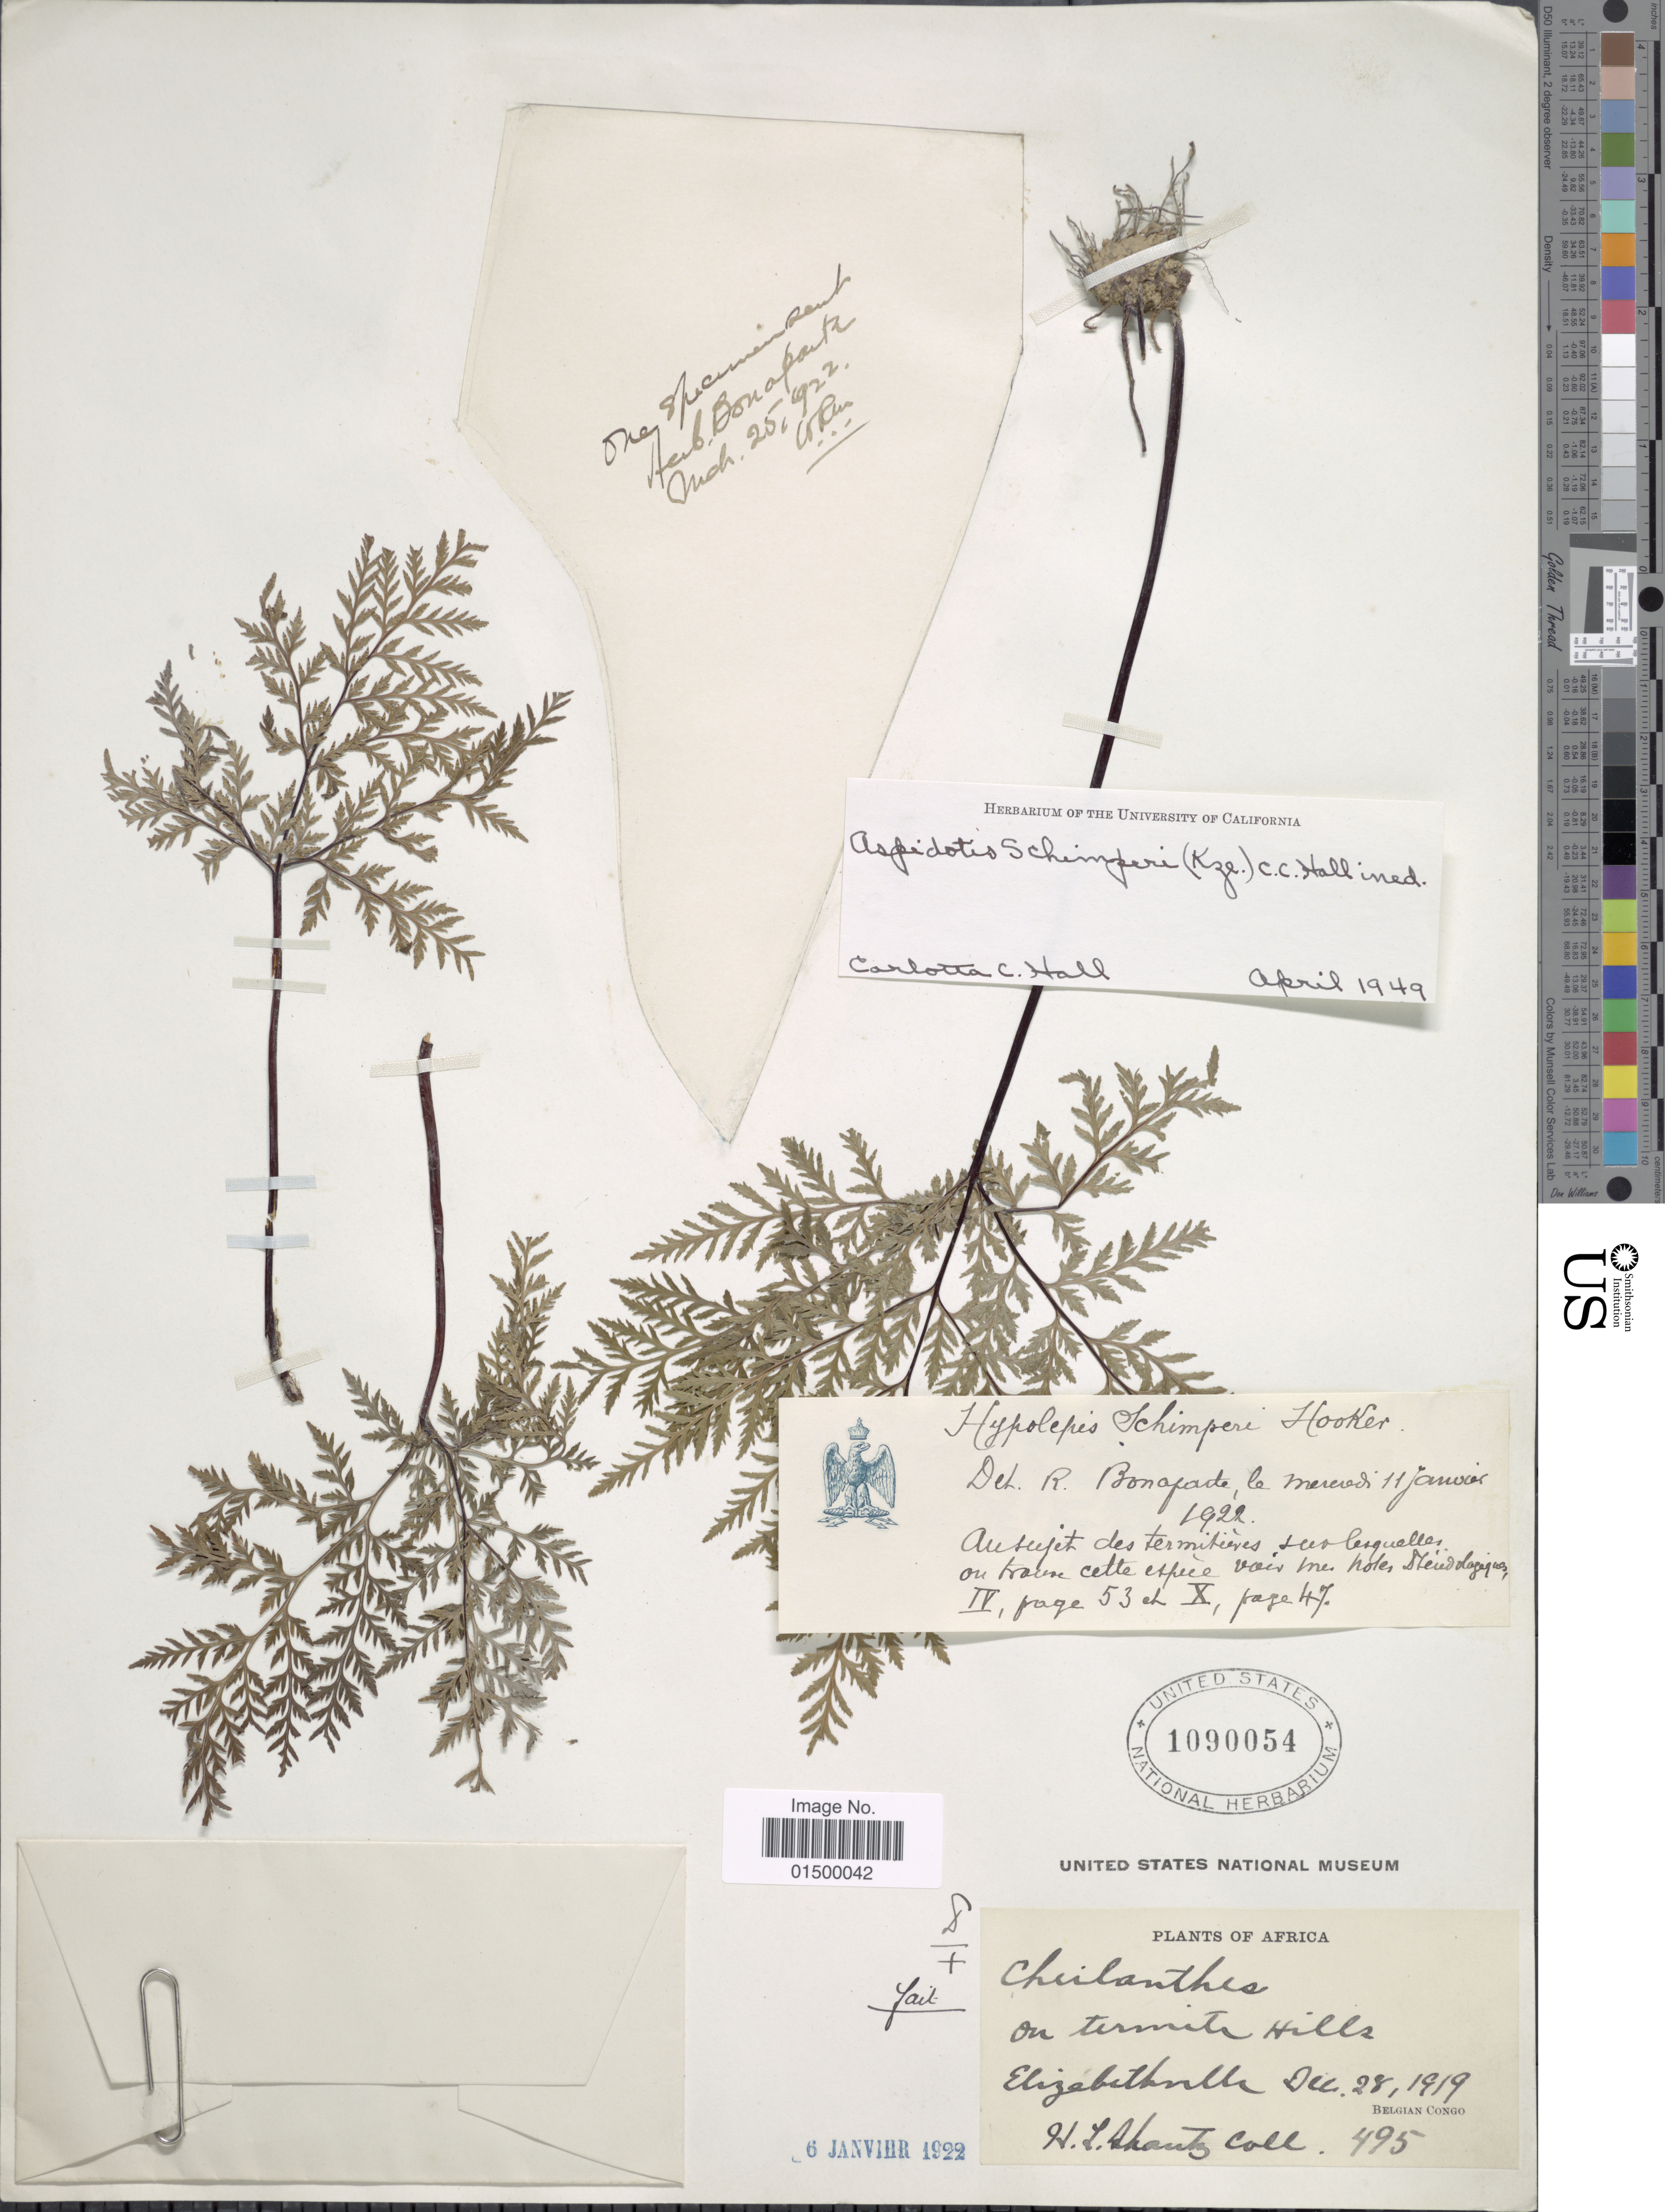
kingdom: Plantae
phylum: Tracheophyta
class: Polypodiopsida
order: Polypodiales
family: Pteridaceae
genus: Cheilanthes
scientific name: Cheilanthes schimperi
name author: Kunze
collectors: H. Shantz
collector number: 495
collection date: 1919-12-28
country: Congo, Democratic Republic of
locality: On therminal Hills Elizabeth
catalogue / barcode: US 1090054